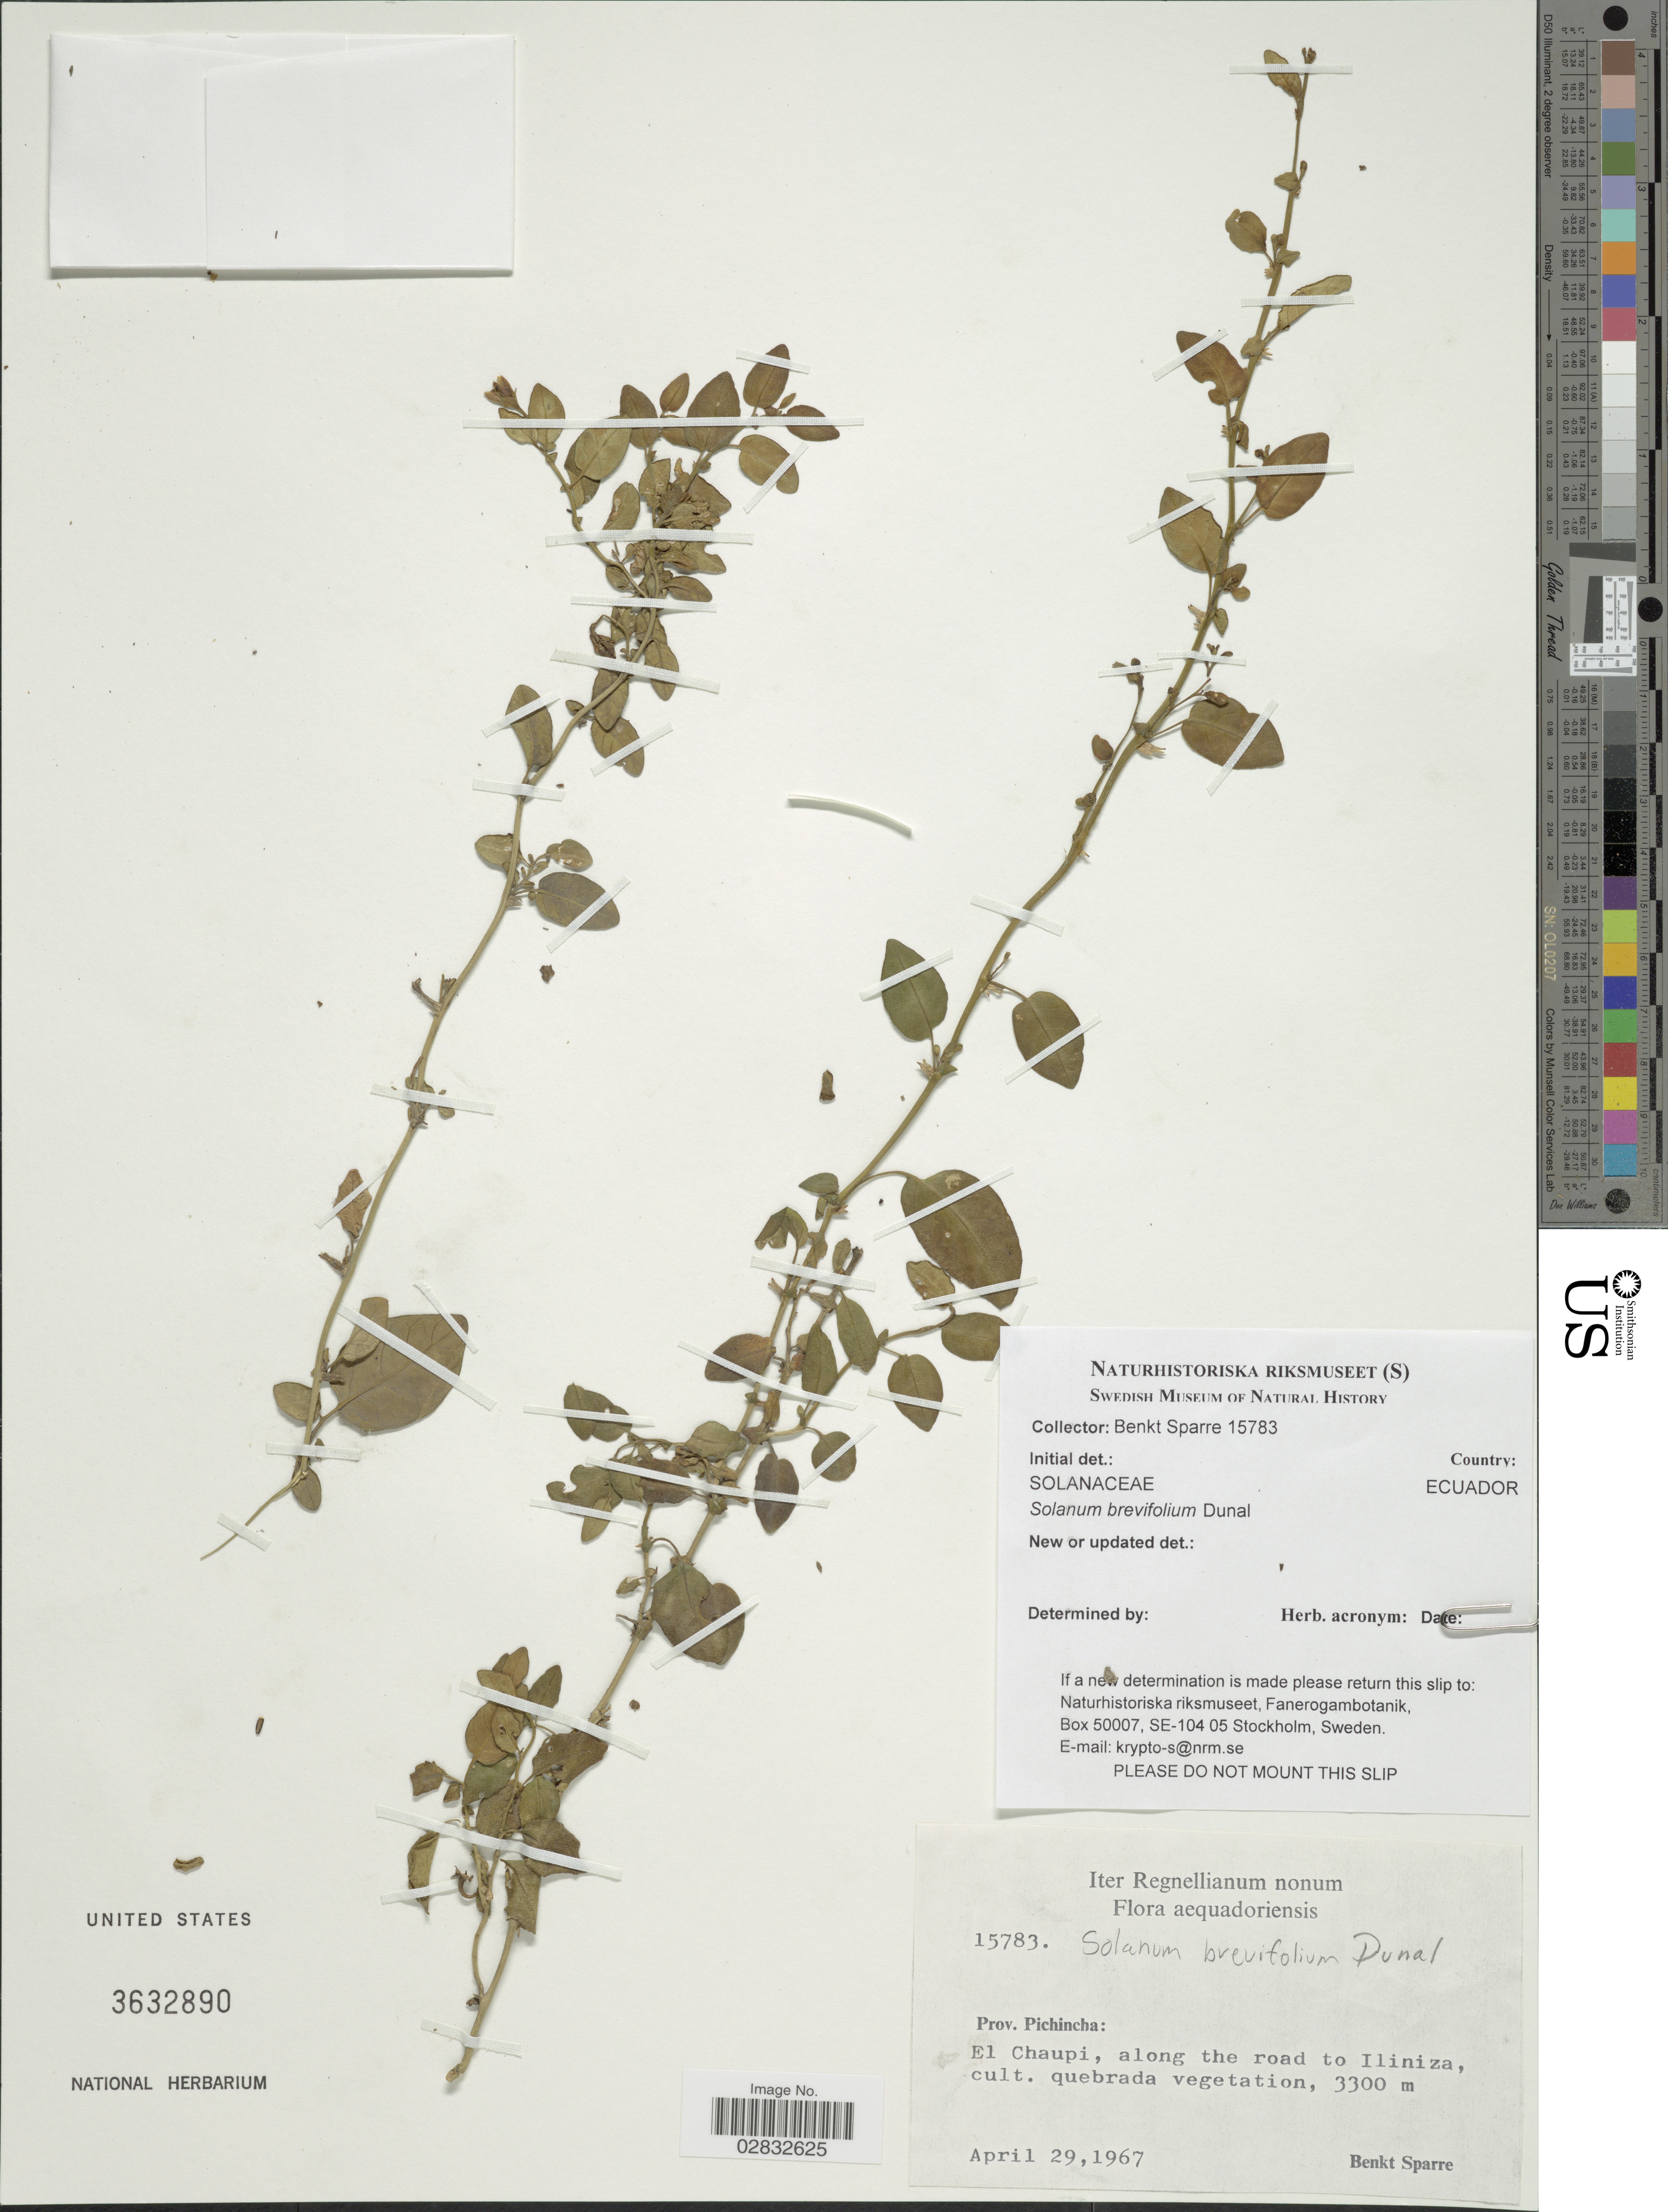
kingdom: Plantae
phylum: Tracheophyta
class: Magnoliopsida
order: Solanales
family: Solanaceae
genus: Solanum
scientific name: Solanum brevifolium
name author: Dunal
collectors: B. Sparre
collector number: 15783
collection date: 1967-04-29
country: Ecuador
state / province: Pichincha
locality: El Chaupi, along the road to Iliniza.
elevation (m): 3300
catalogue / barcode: US 3632890